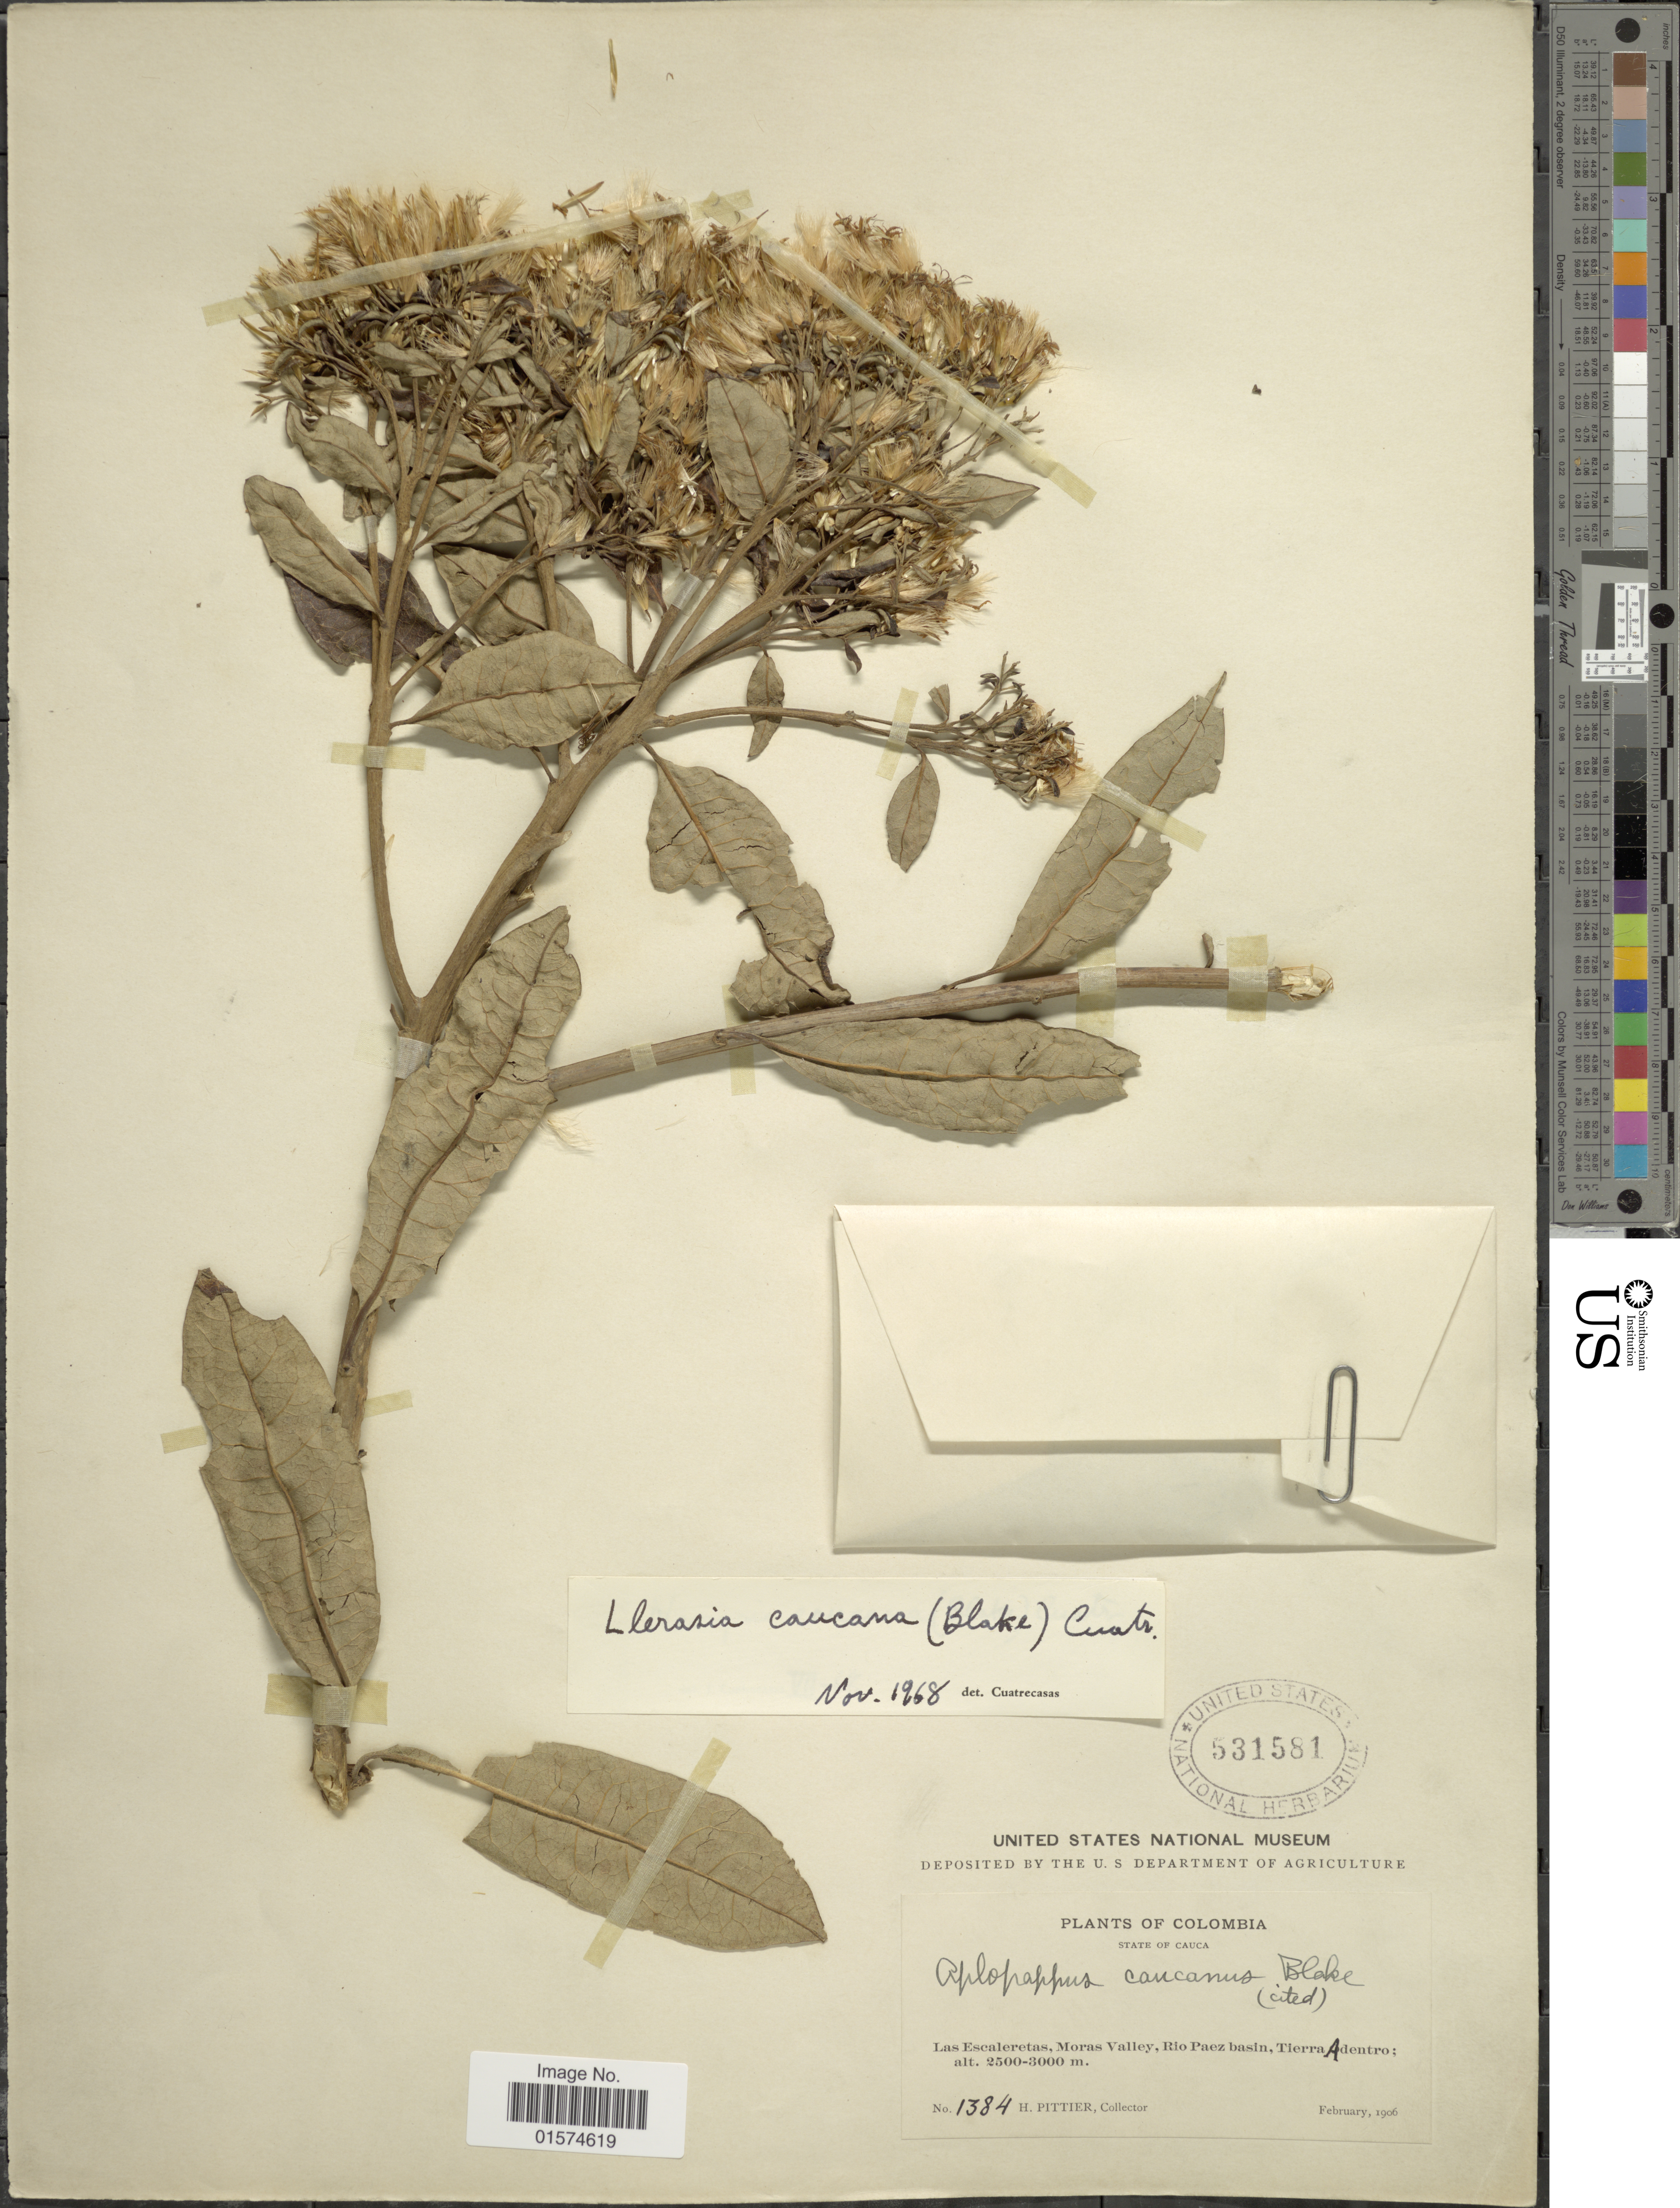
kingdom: Plantae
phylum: Tracheophyta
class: Magnoliopsida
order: Asterales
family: Asteraceae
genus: Llerasia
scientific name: Llerasia caucana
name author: (S.F. Blake) Cuatrec.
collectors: H. F. Pittier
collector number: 1384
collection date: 1906-02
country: Colombia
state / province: Cauca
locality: State of Cauca, Las Escaleretas, Moras Valley, Rio Paez basin, Tierra Adentro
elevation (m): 2500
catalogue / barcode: US 531581